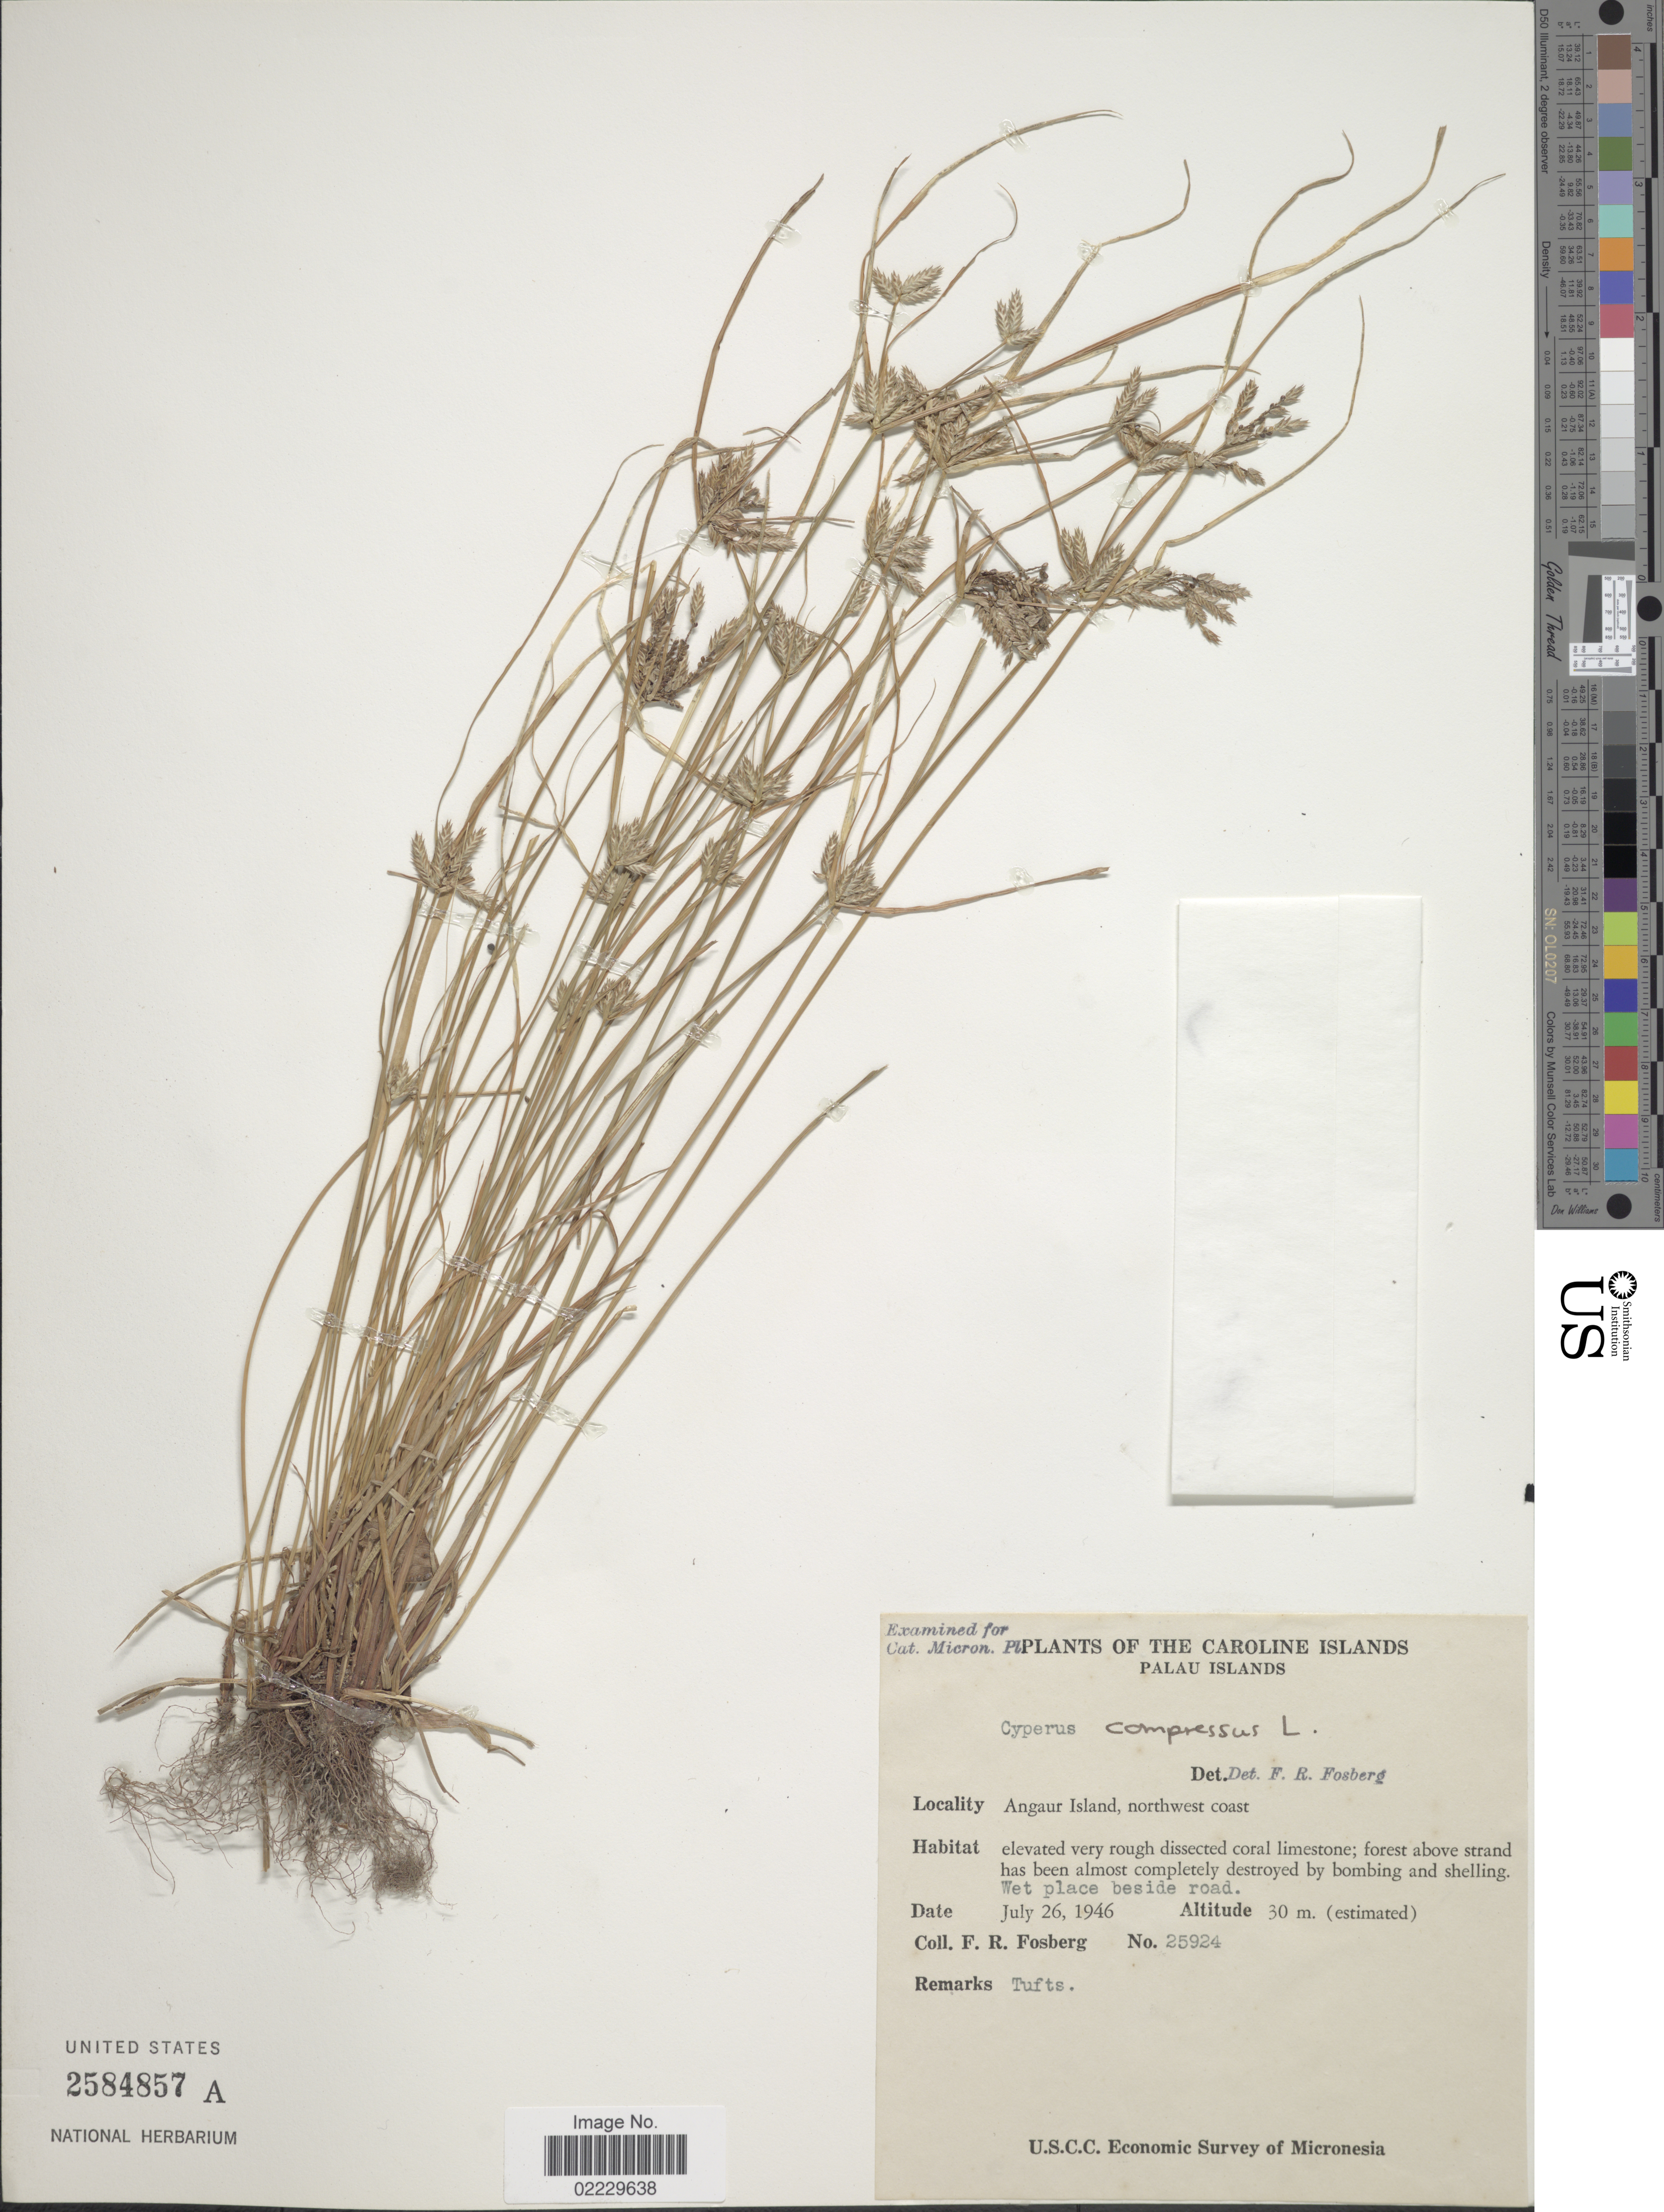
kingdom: Plantae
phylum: Tracheophyta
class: Liliopsida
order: Poales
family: Cyperaceae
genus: Cyperus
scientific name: Cyperus compressus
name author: L.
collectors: F. R. Fosberg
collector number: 25924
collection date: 1946-07-26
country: Palau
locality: The Caroline Islands, Palau Islands, Angaur Island, northwest coast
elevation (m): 30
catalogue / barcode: US 2584857A